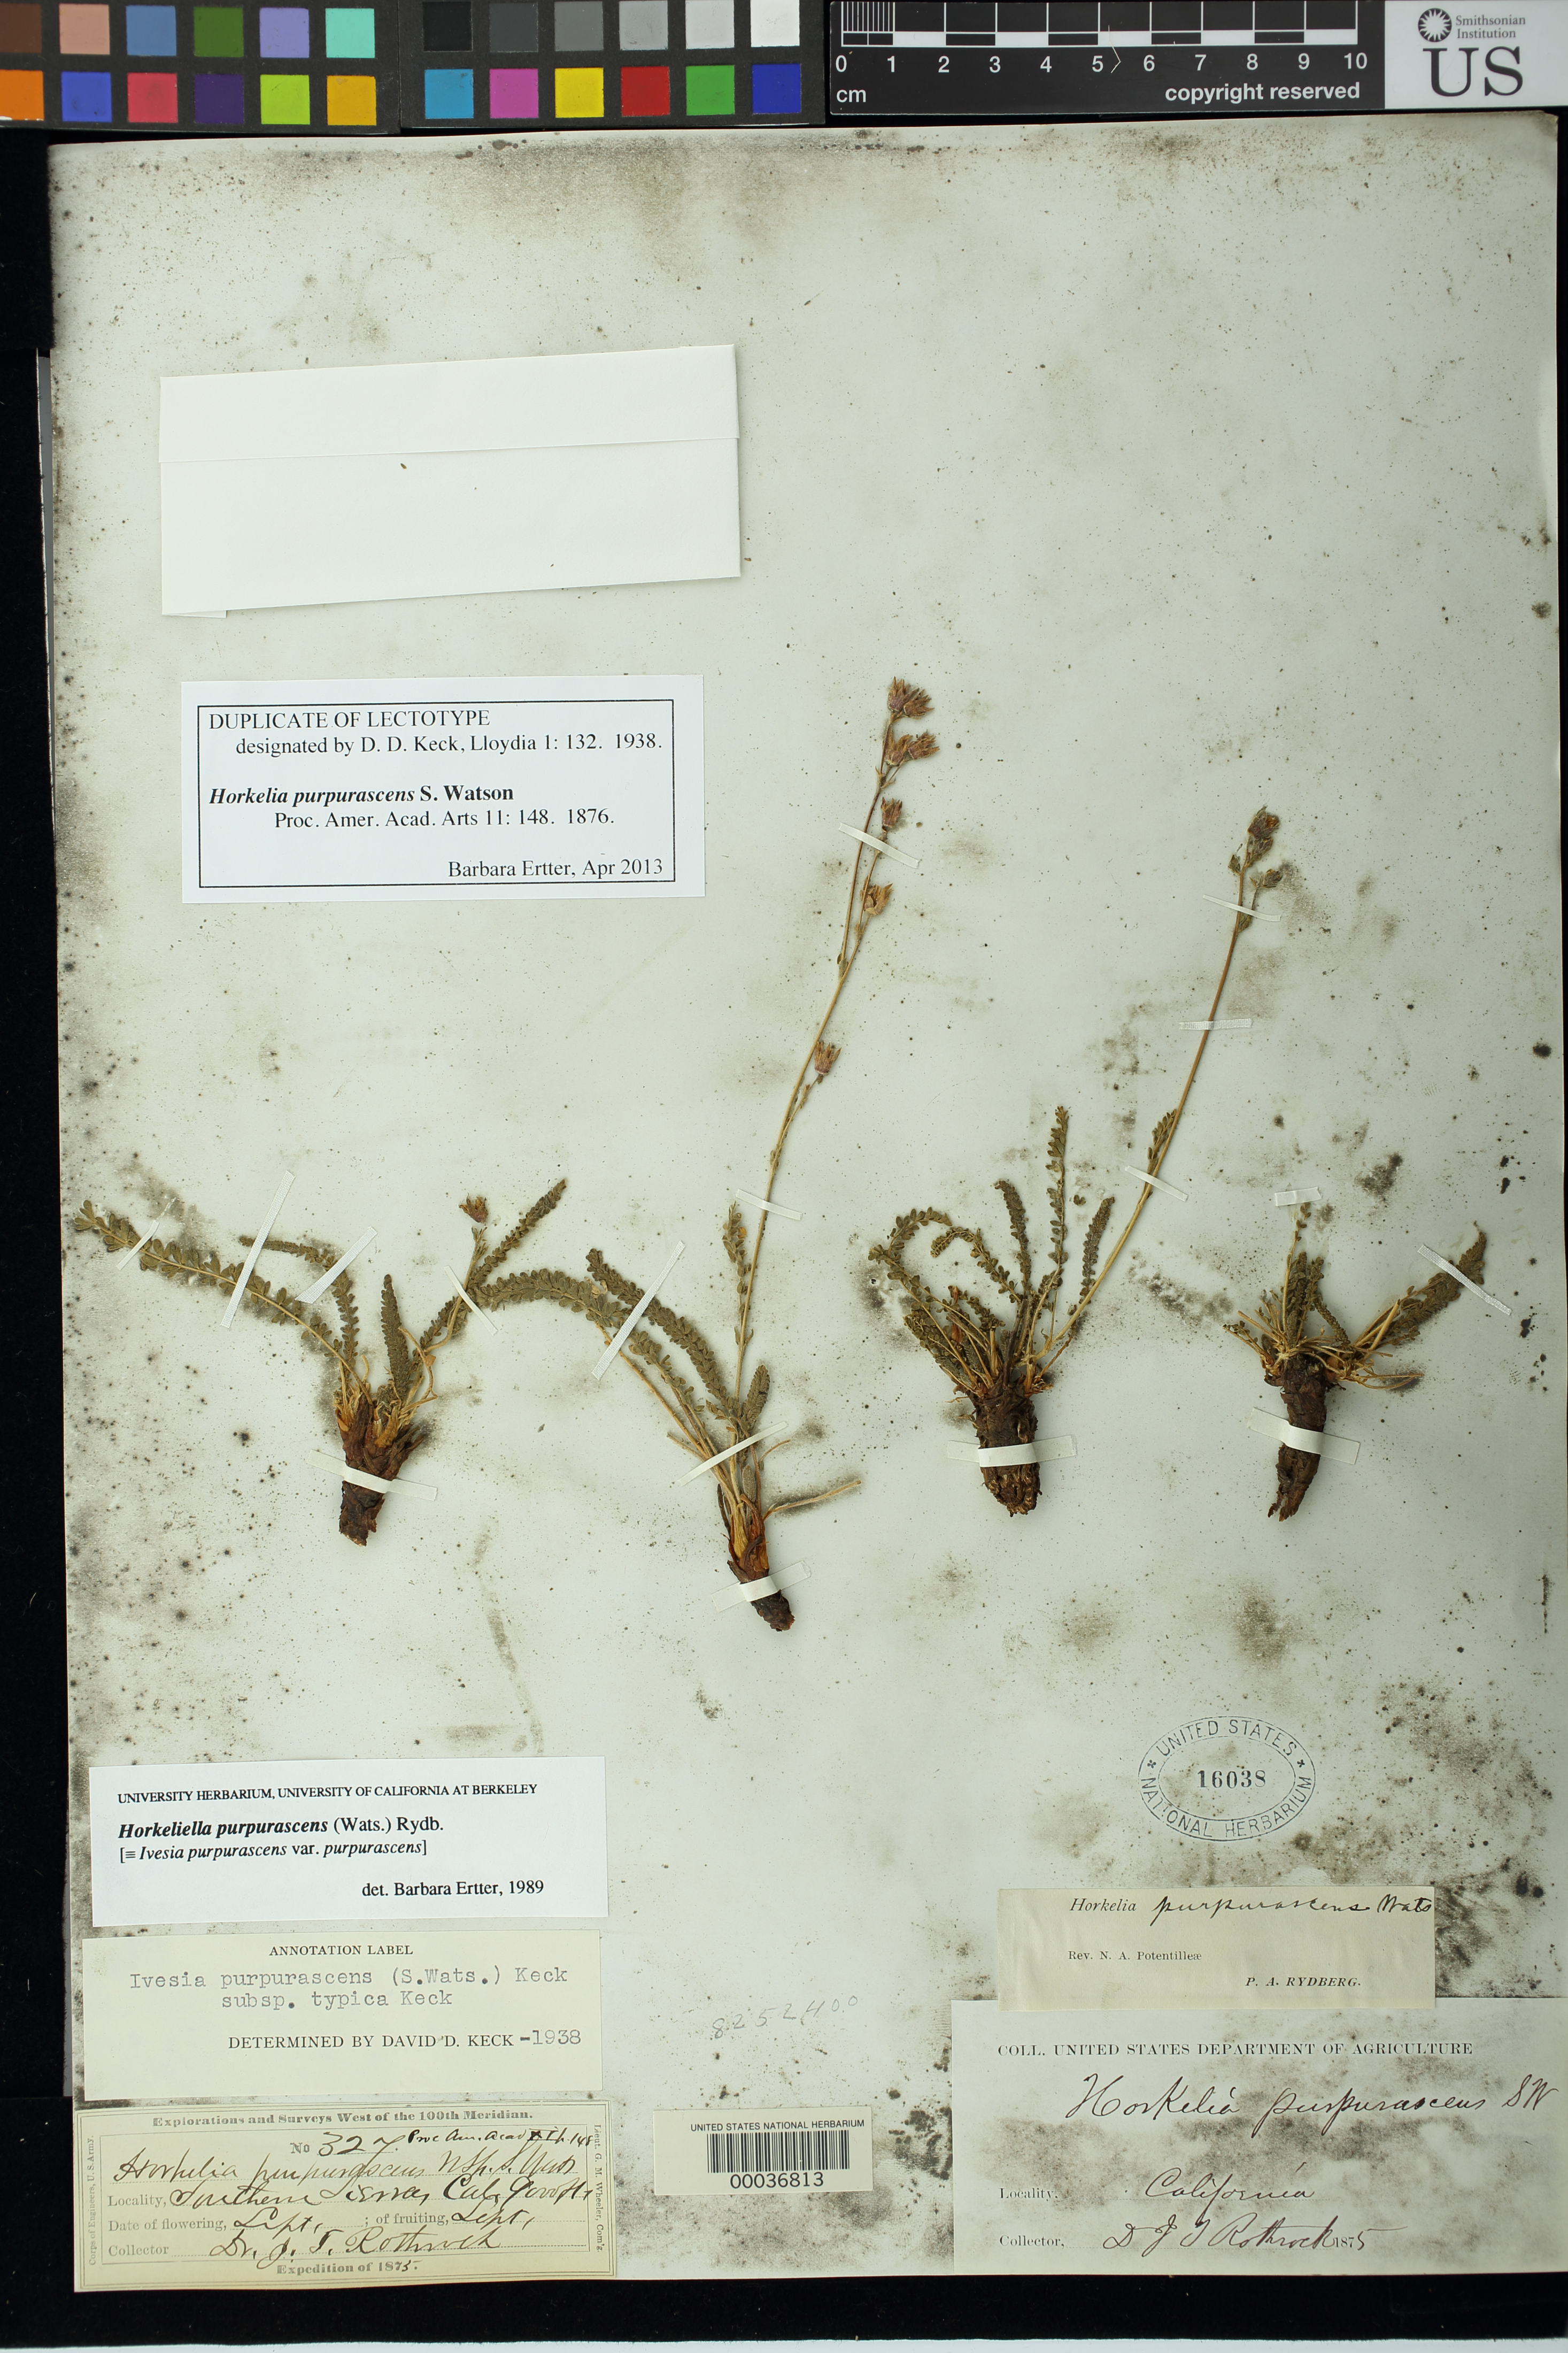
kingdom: Plantae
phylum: Tracheophyta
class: Magnoliopsida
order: Rosales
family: Rosaceae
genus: Horkelia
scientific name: Horkelia purpurascens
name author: S. Watson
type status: Type Collection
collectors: J. T. Rothrock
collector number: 327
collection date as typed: Sep 1875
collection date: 1875-09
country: United States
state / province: California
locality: Southern Sierra.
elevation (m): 2743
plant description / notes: Annotated by B. Ertter (2013) as "duplicate of lectotype".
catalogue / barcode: US 16038